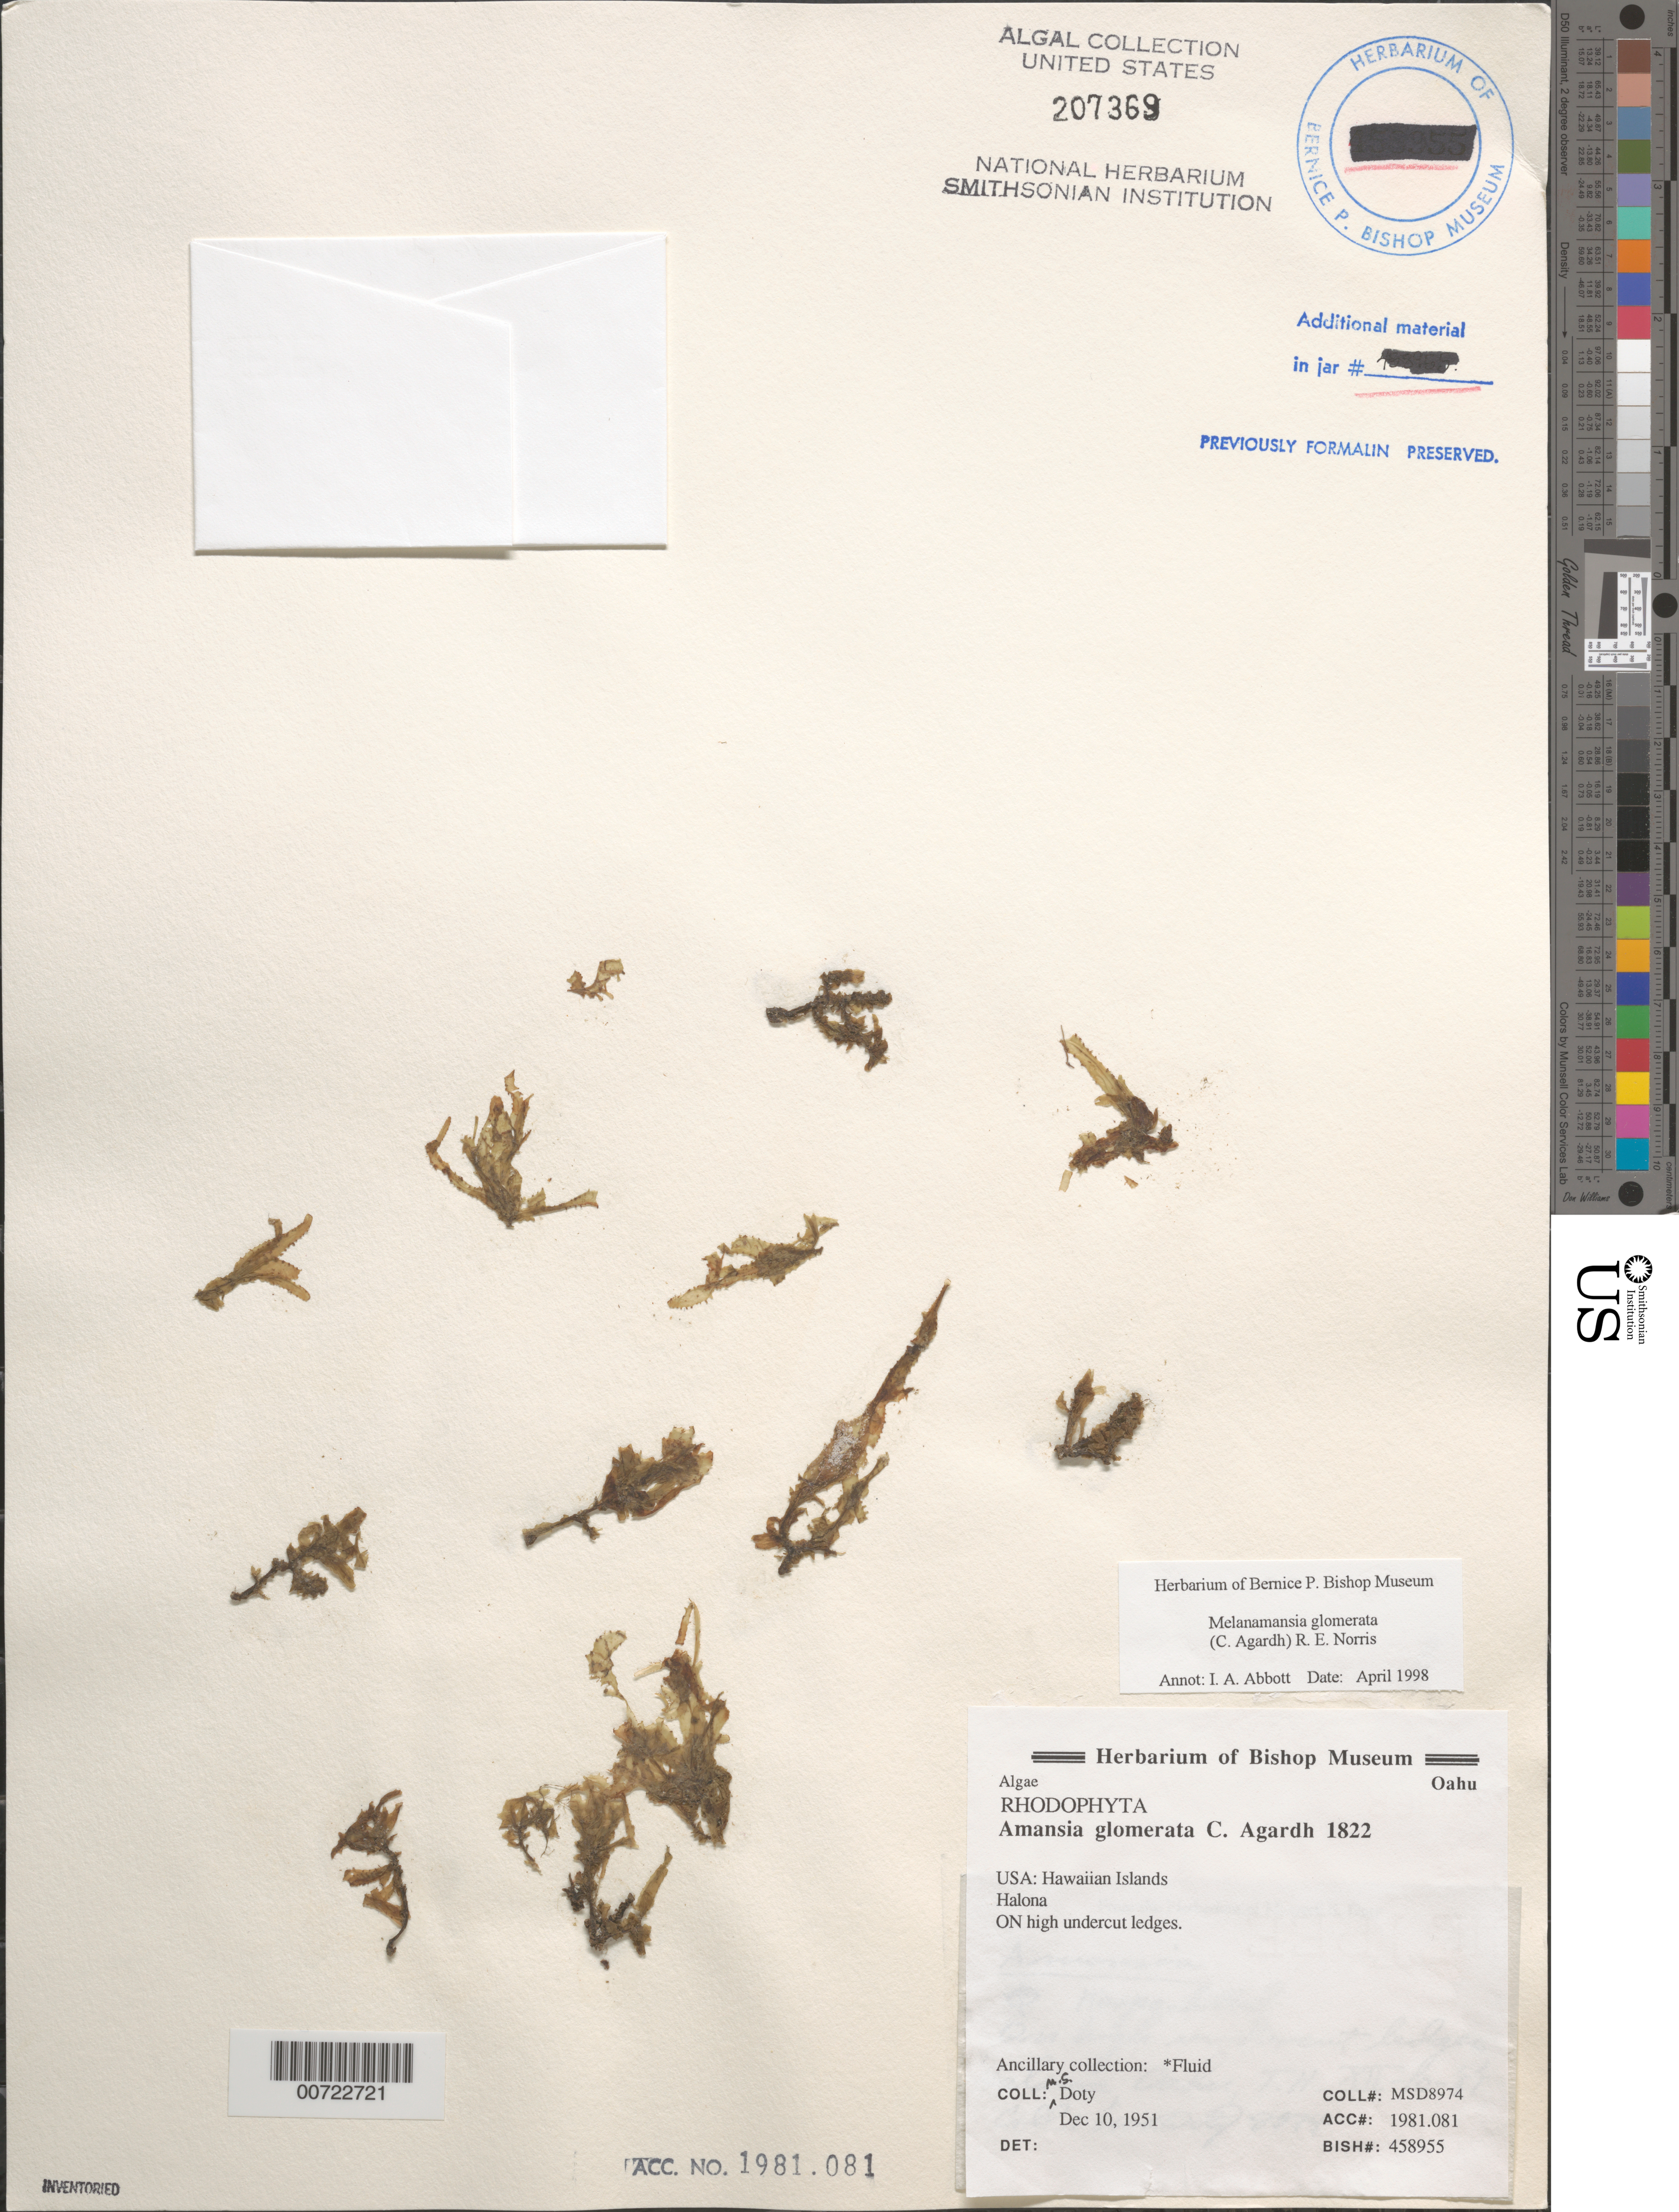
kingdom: Plantae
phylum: Rhodophyta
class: Florideophyceae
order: Ceramiales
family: Rhodomelaceae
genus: Amansia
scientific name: Amansia glomerata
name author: C. Agardh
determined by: Algae name updating Project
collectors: M. S. Doty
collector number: MSD 8974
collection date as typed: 10 Dec 1951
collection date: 1951-12-10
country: United States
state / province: Hawaii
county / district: Honolulu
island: Oahu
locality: Halona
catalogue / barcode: US 207369